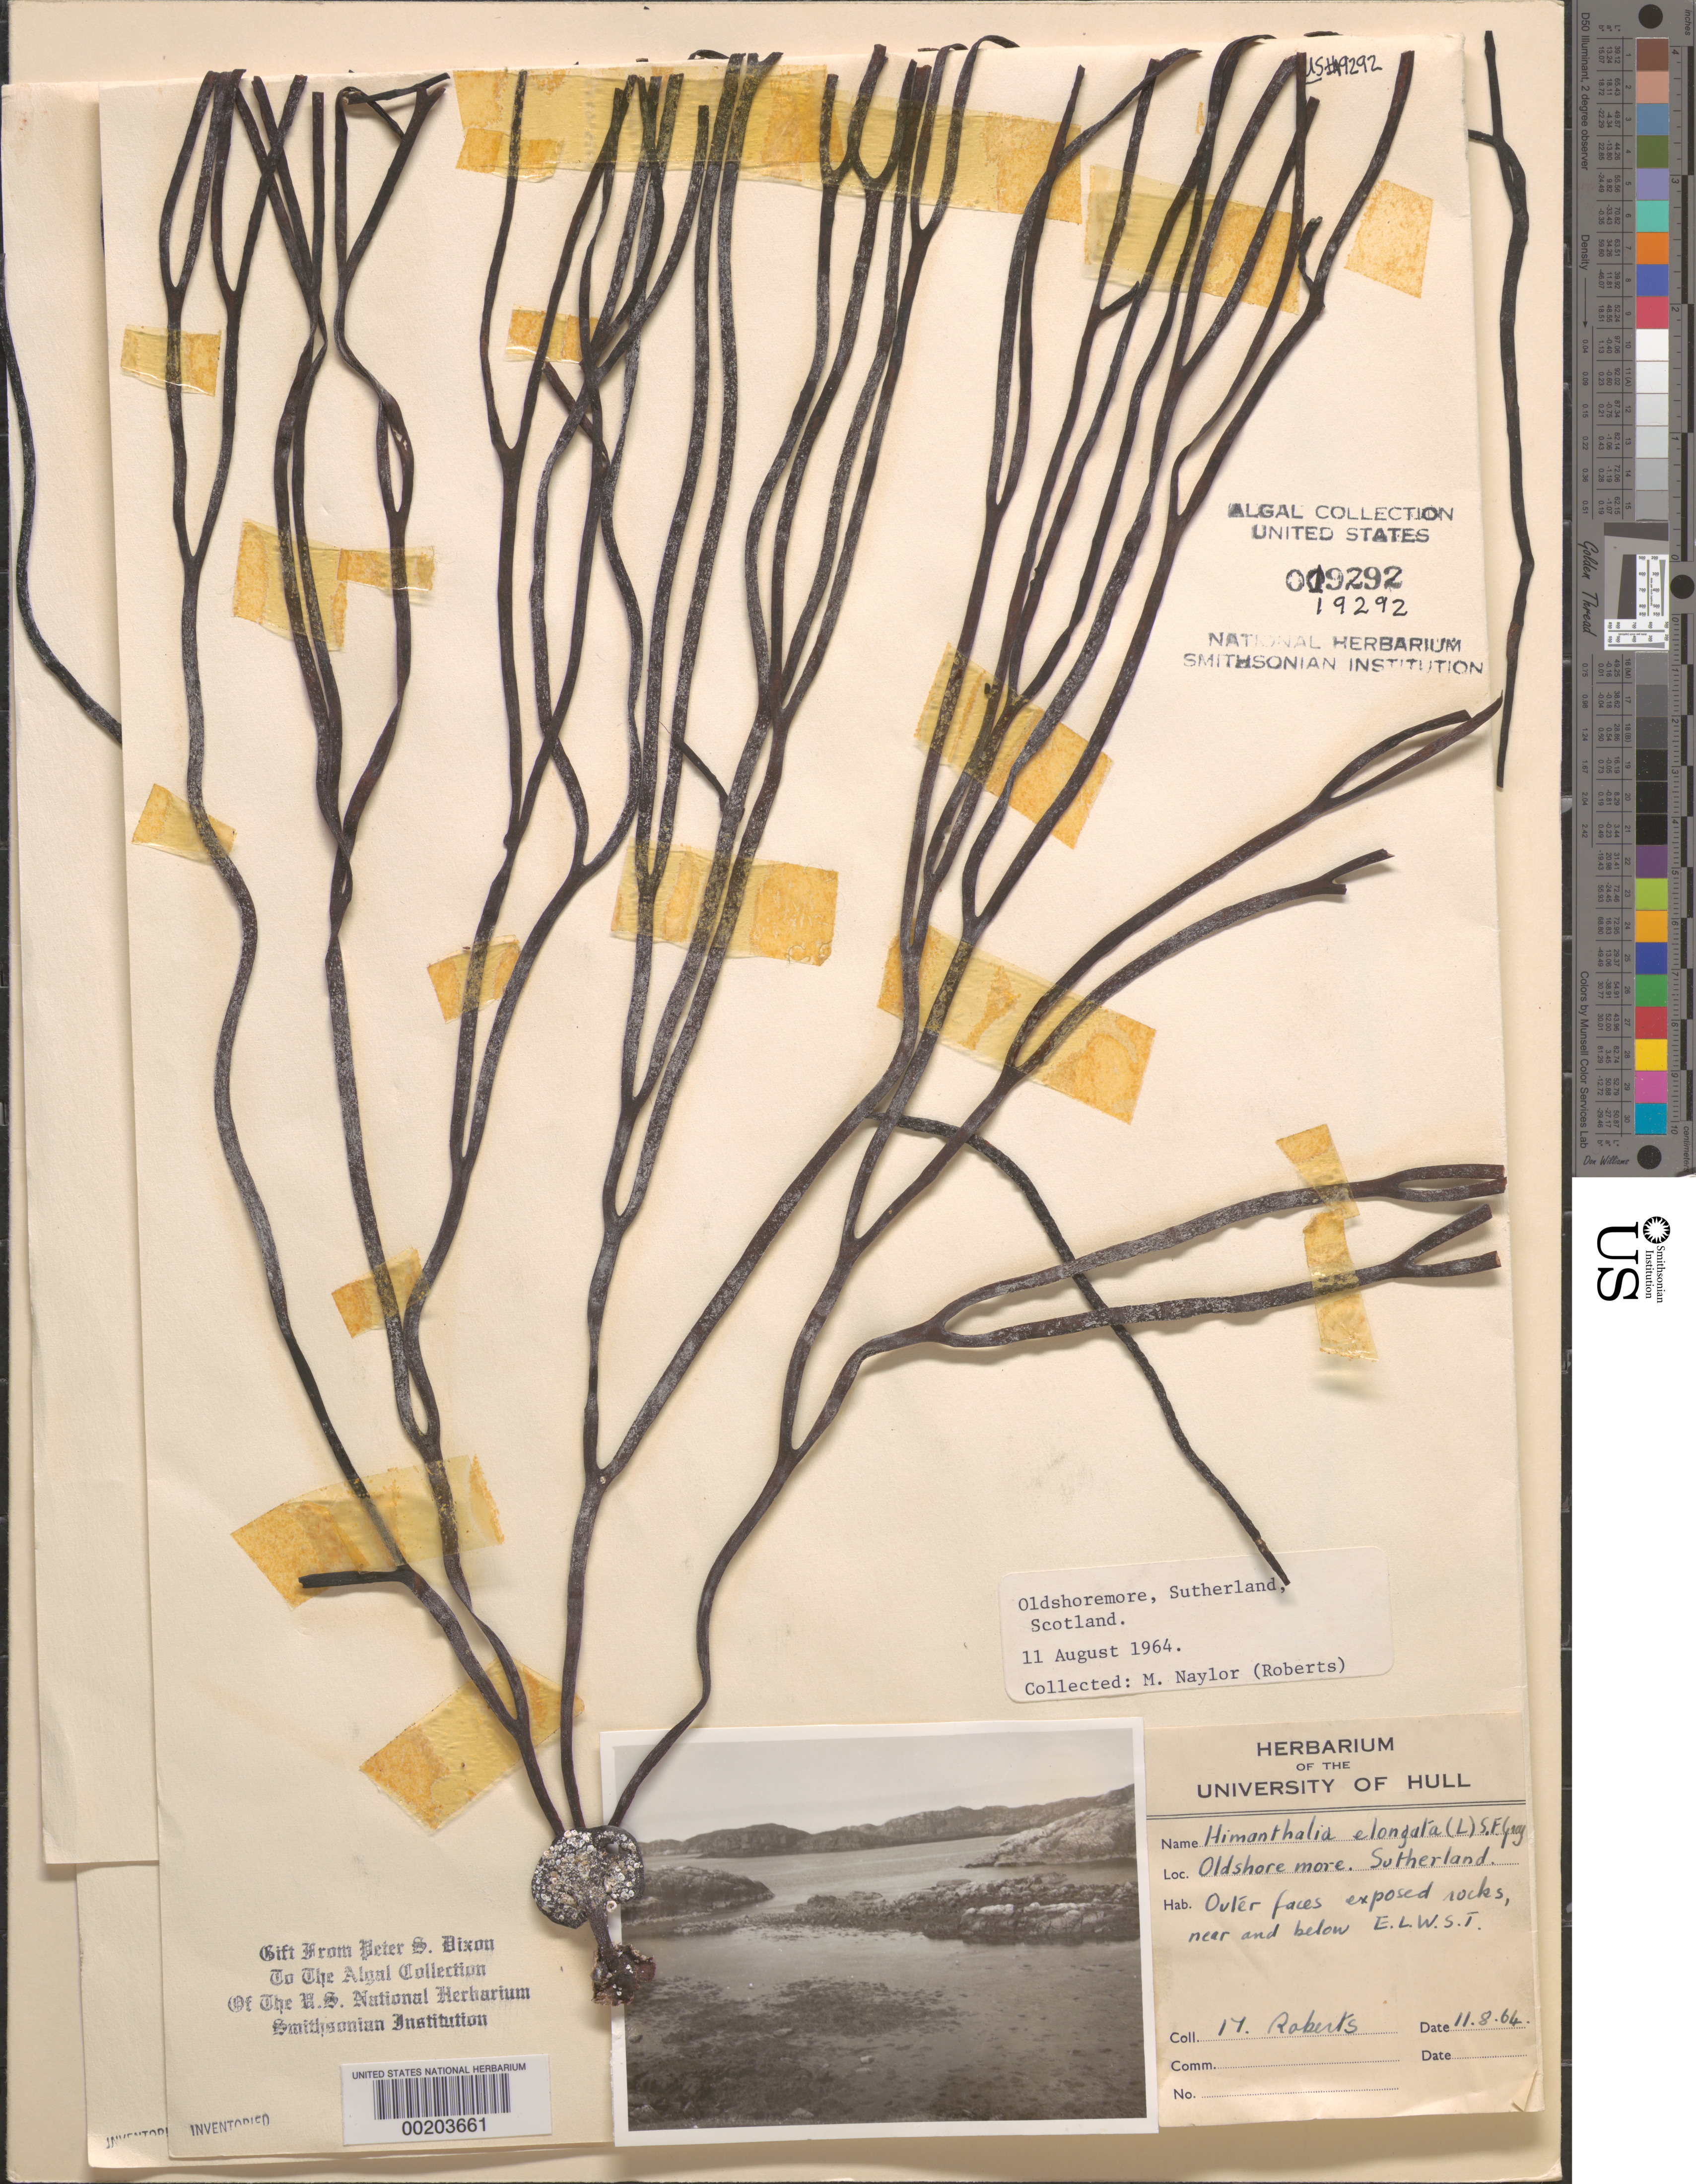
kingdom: Chromista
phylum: Ochrophyta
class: Phaeophyceae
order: Fucales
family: Himanthaliaceae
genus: Himanthalia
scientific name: Himanthalia elongata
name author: (L.) S.F. Gray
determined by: Dixon, P. S.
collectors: M. Roberts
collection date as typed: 11 Aug 1964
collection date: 1964-08-11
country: United Kingdom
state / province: Scotland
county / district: Highland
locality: Oldshoremore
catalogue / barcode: US 19292